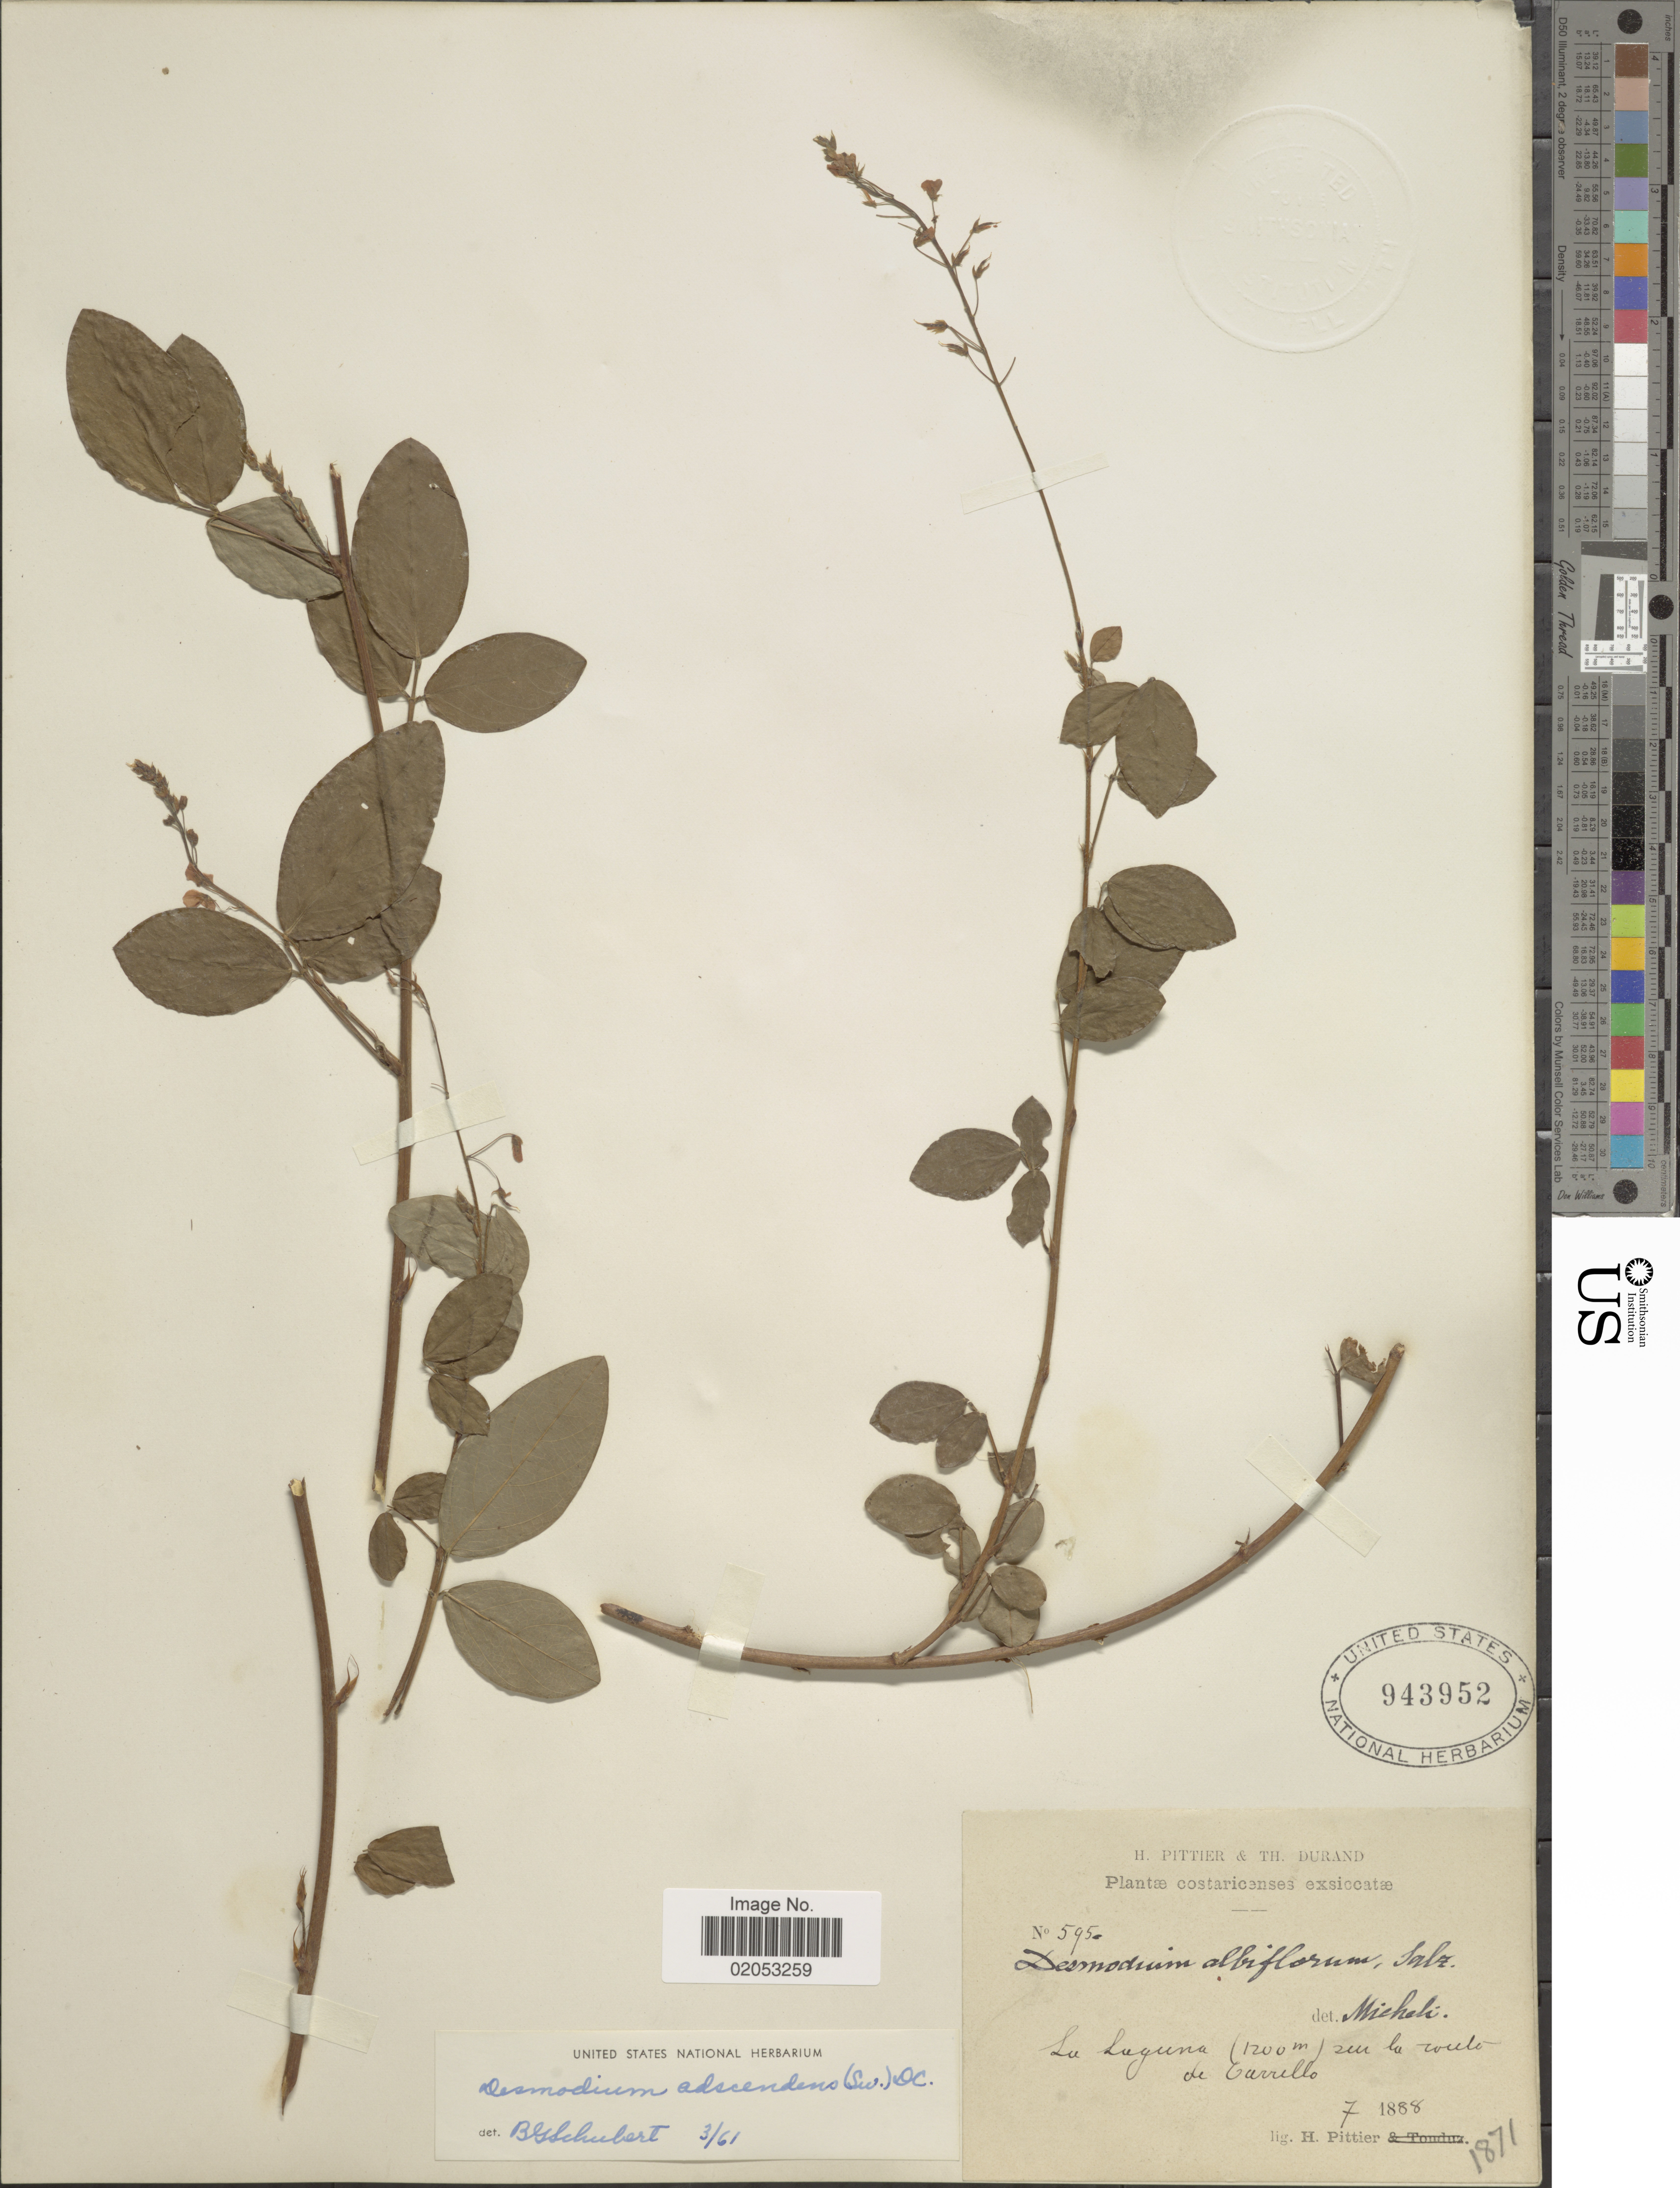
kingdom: Plantae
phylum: Tracheophyta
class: Magnoliopsida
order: Fabales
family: Fabaceae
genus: Grona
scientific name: Grona adscendens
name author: (Sw.) H. Ohashi & K. Ohashi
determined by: Strong, Mark T., (BOT), Smithsonian Institution - National Museum of Natural History (UNITED STATES)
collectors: H. F. Pittier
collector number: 575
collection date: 1888-07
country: Costa Rica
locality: La Laguna, sur la route de Carrillo [on road to Carrillo]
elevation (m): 1200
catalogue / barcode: US 943952